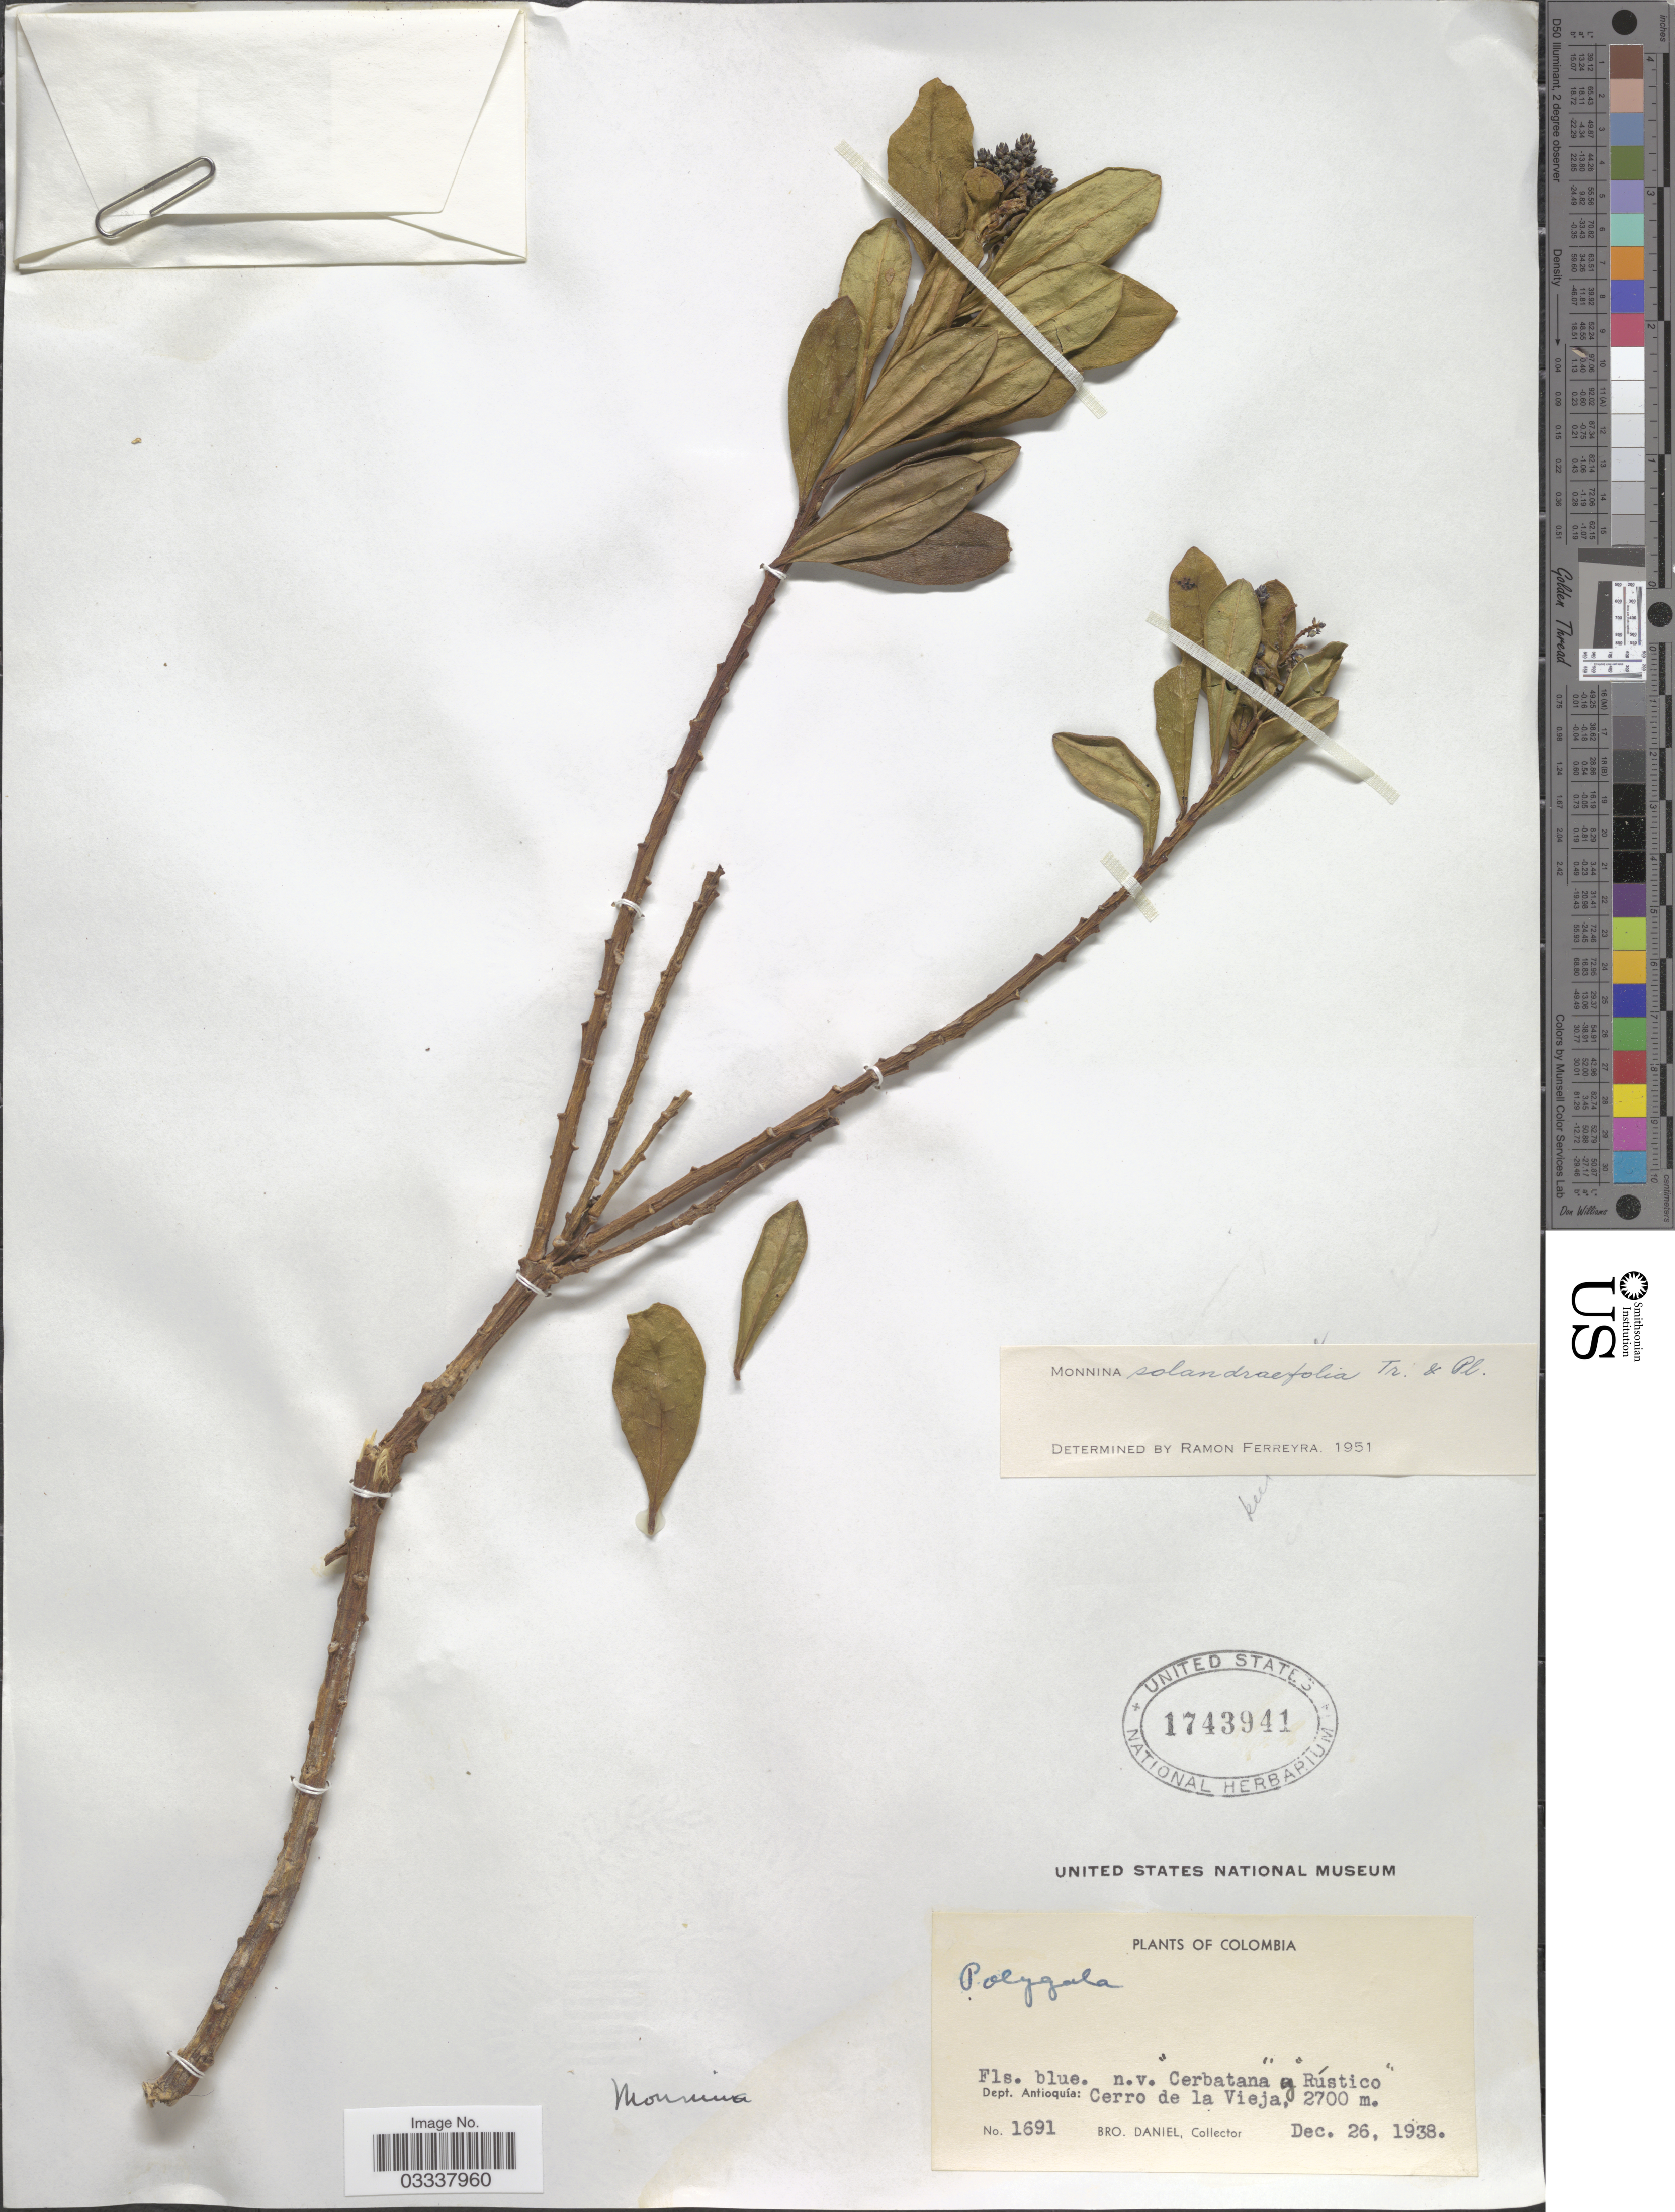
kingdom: Plantae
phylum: Tracheophyta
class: Magnoliopsida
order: Fabales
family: Polygalaceae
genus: Monnina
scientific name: Monnina solandraefolia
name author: Triana & Planch.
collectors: Bro. Daniel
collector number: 1691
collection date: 1938-12-26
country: Colombia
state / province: Antioquia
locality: Dept. Antioquía: Cerro de la Vieja.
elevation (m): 2700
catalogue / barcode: US 1743941